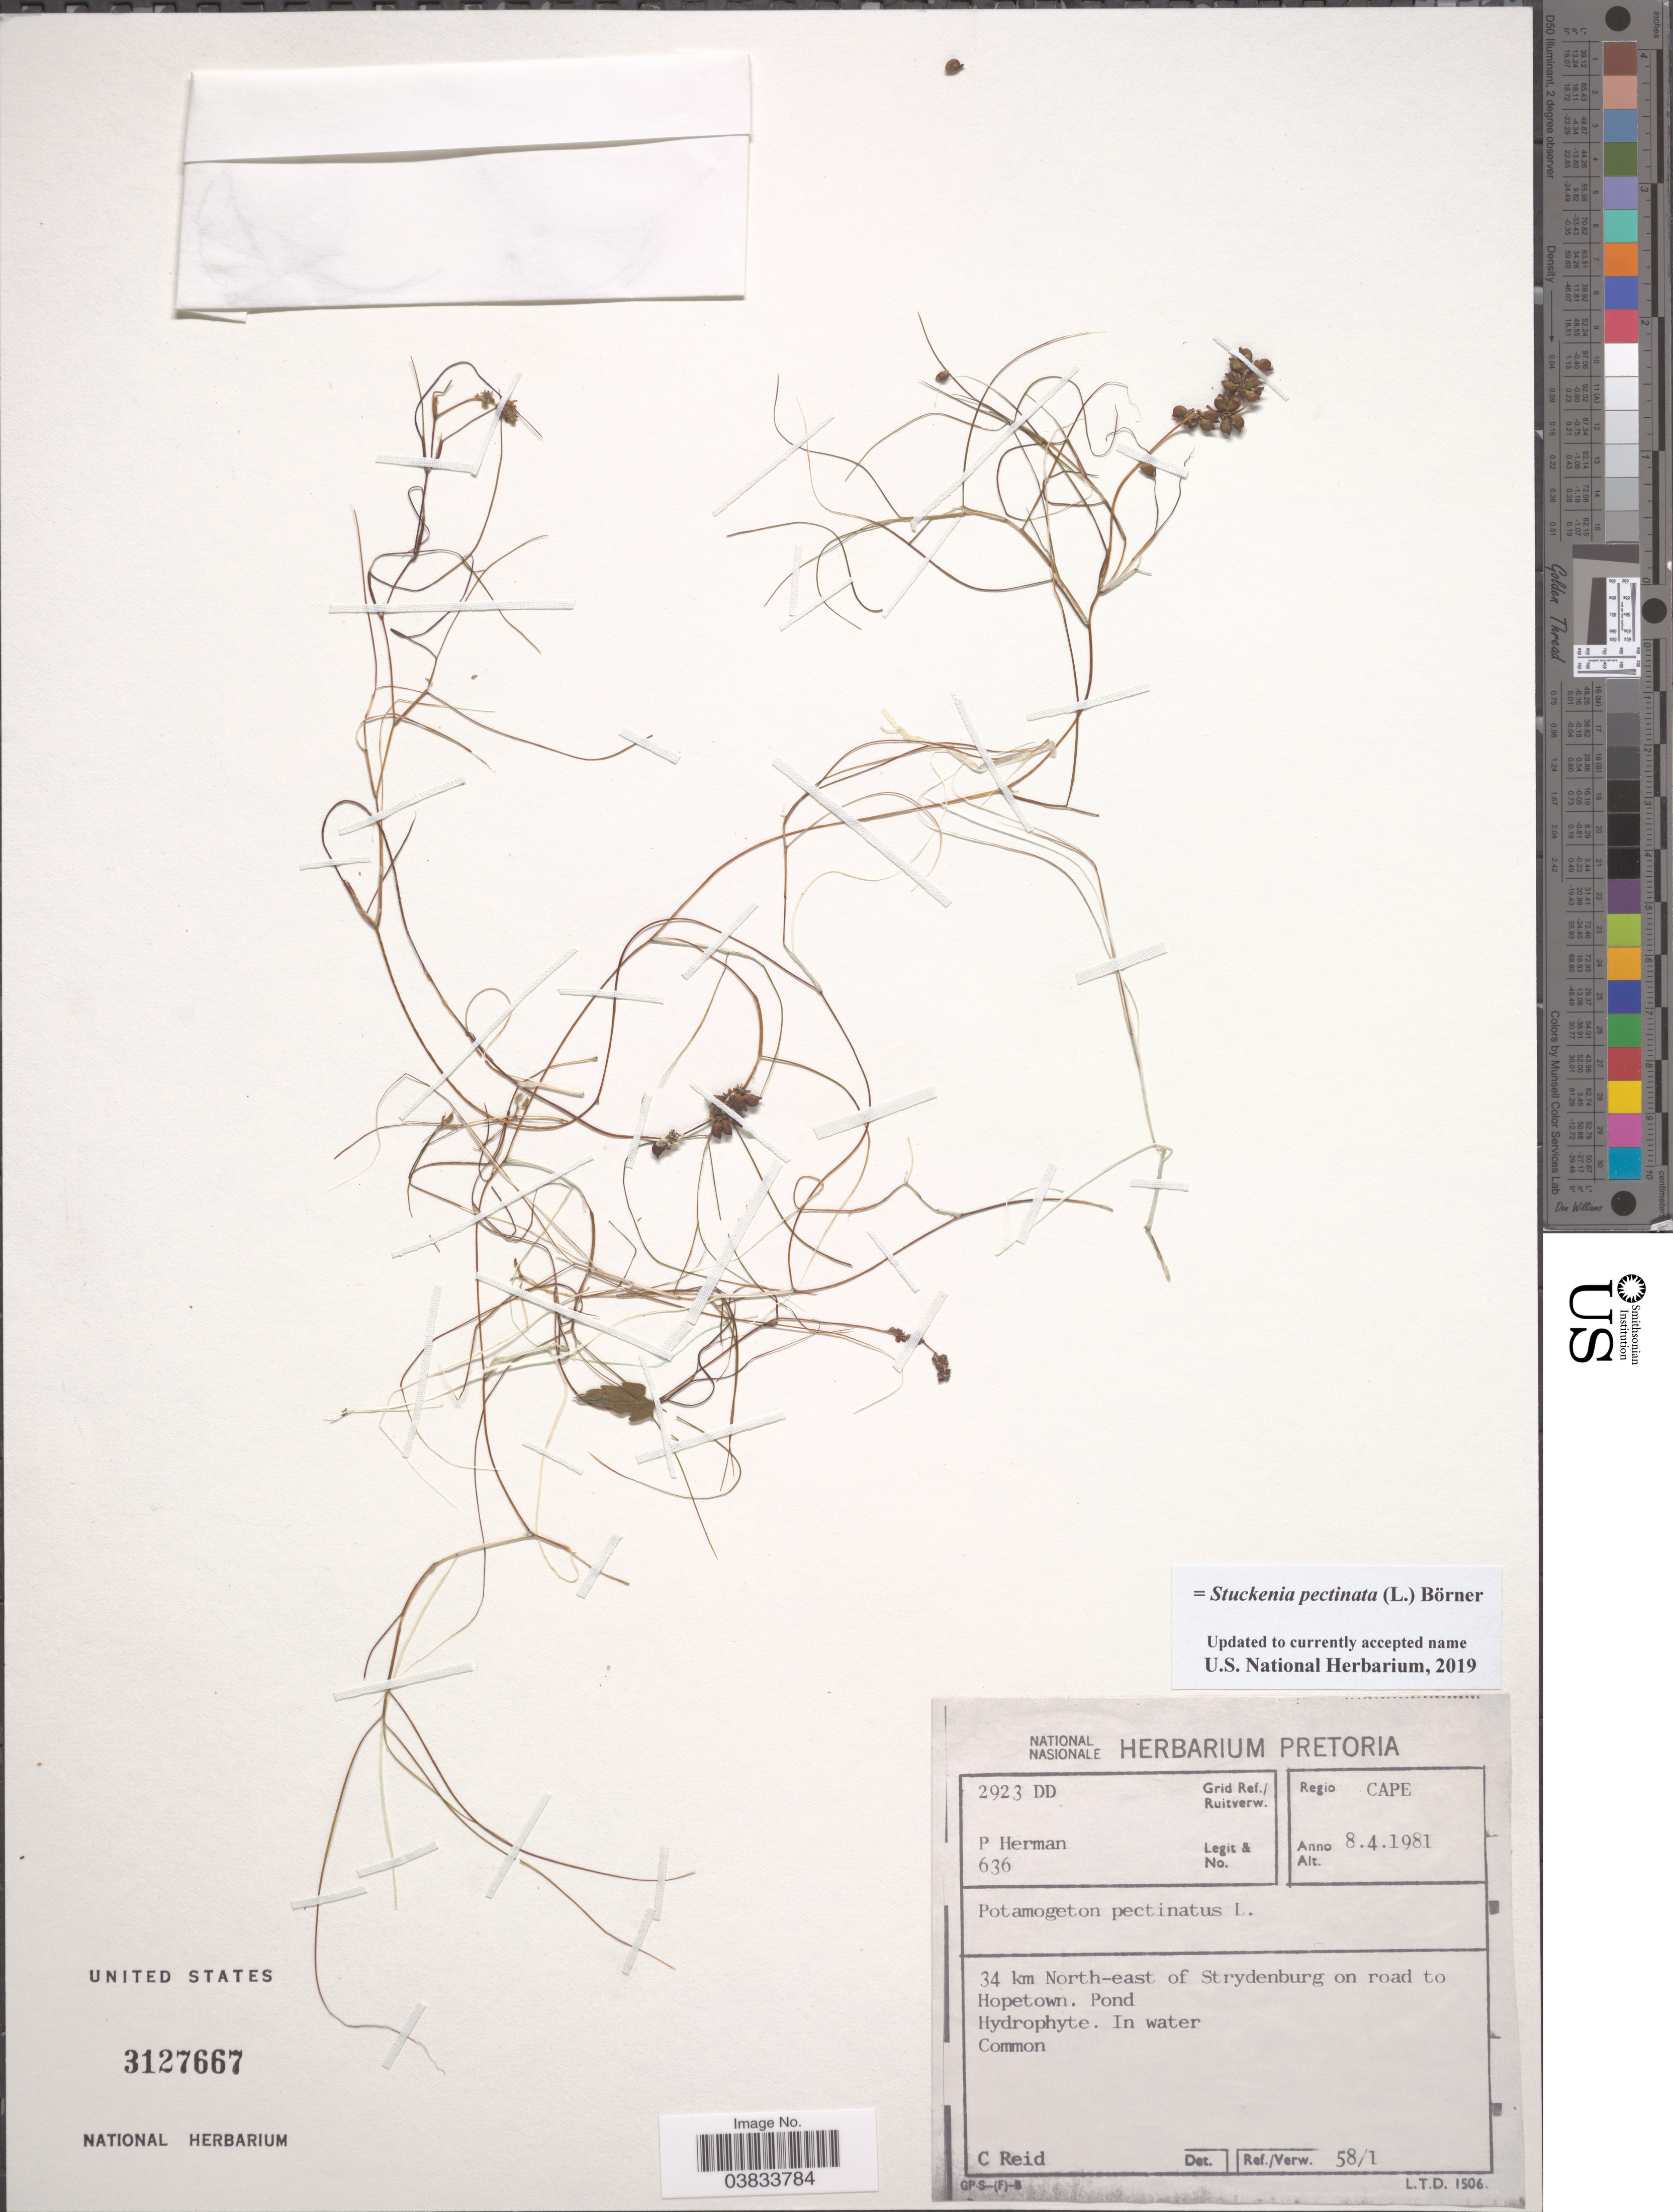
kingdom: Plantae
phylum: Tracheophyta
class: Liliopsida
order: Alismatales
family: Potamogetonaceae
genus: Stuckenia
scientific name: Stuckenia pectinata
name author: (L.) Börner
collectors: P. Herman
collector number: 636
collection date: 1981-04-08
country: South Africa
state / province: Northern Cape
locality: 2923 DD Grid Ref./ Ruitverw. Regio Cape. 34 km North-east of Strydenburg on road to Hopetown.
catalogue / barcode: US 3127667